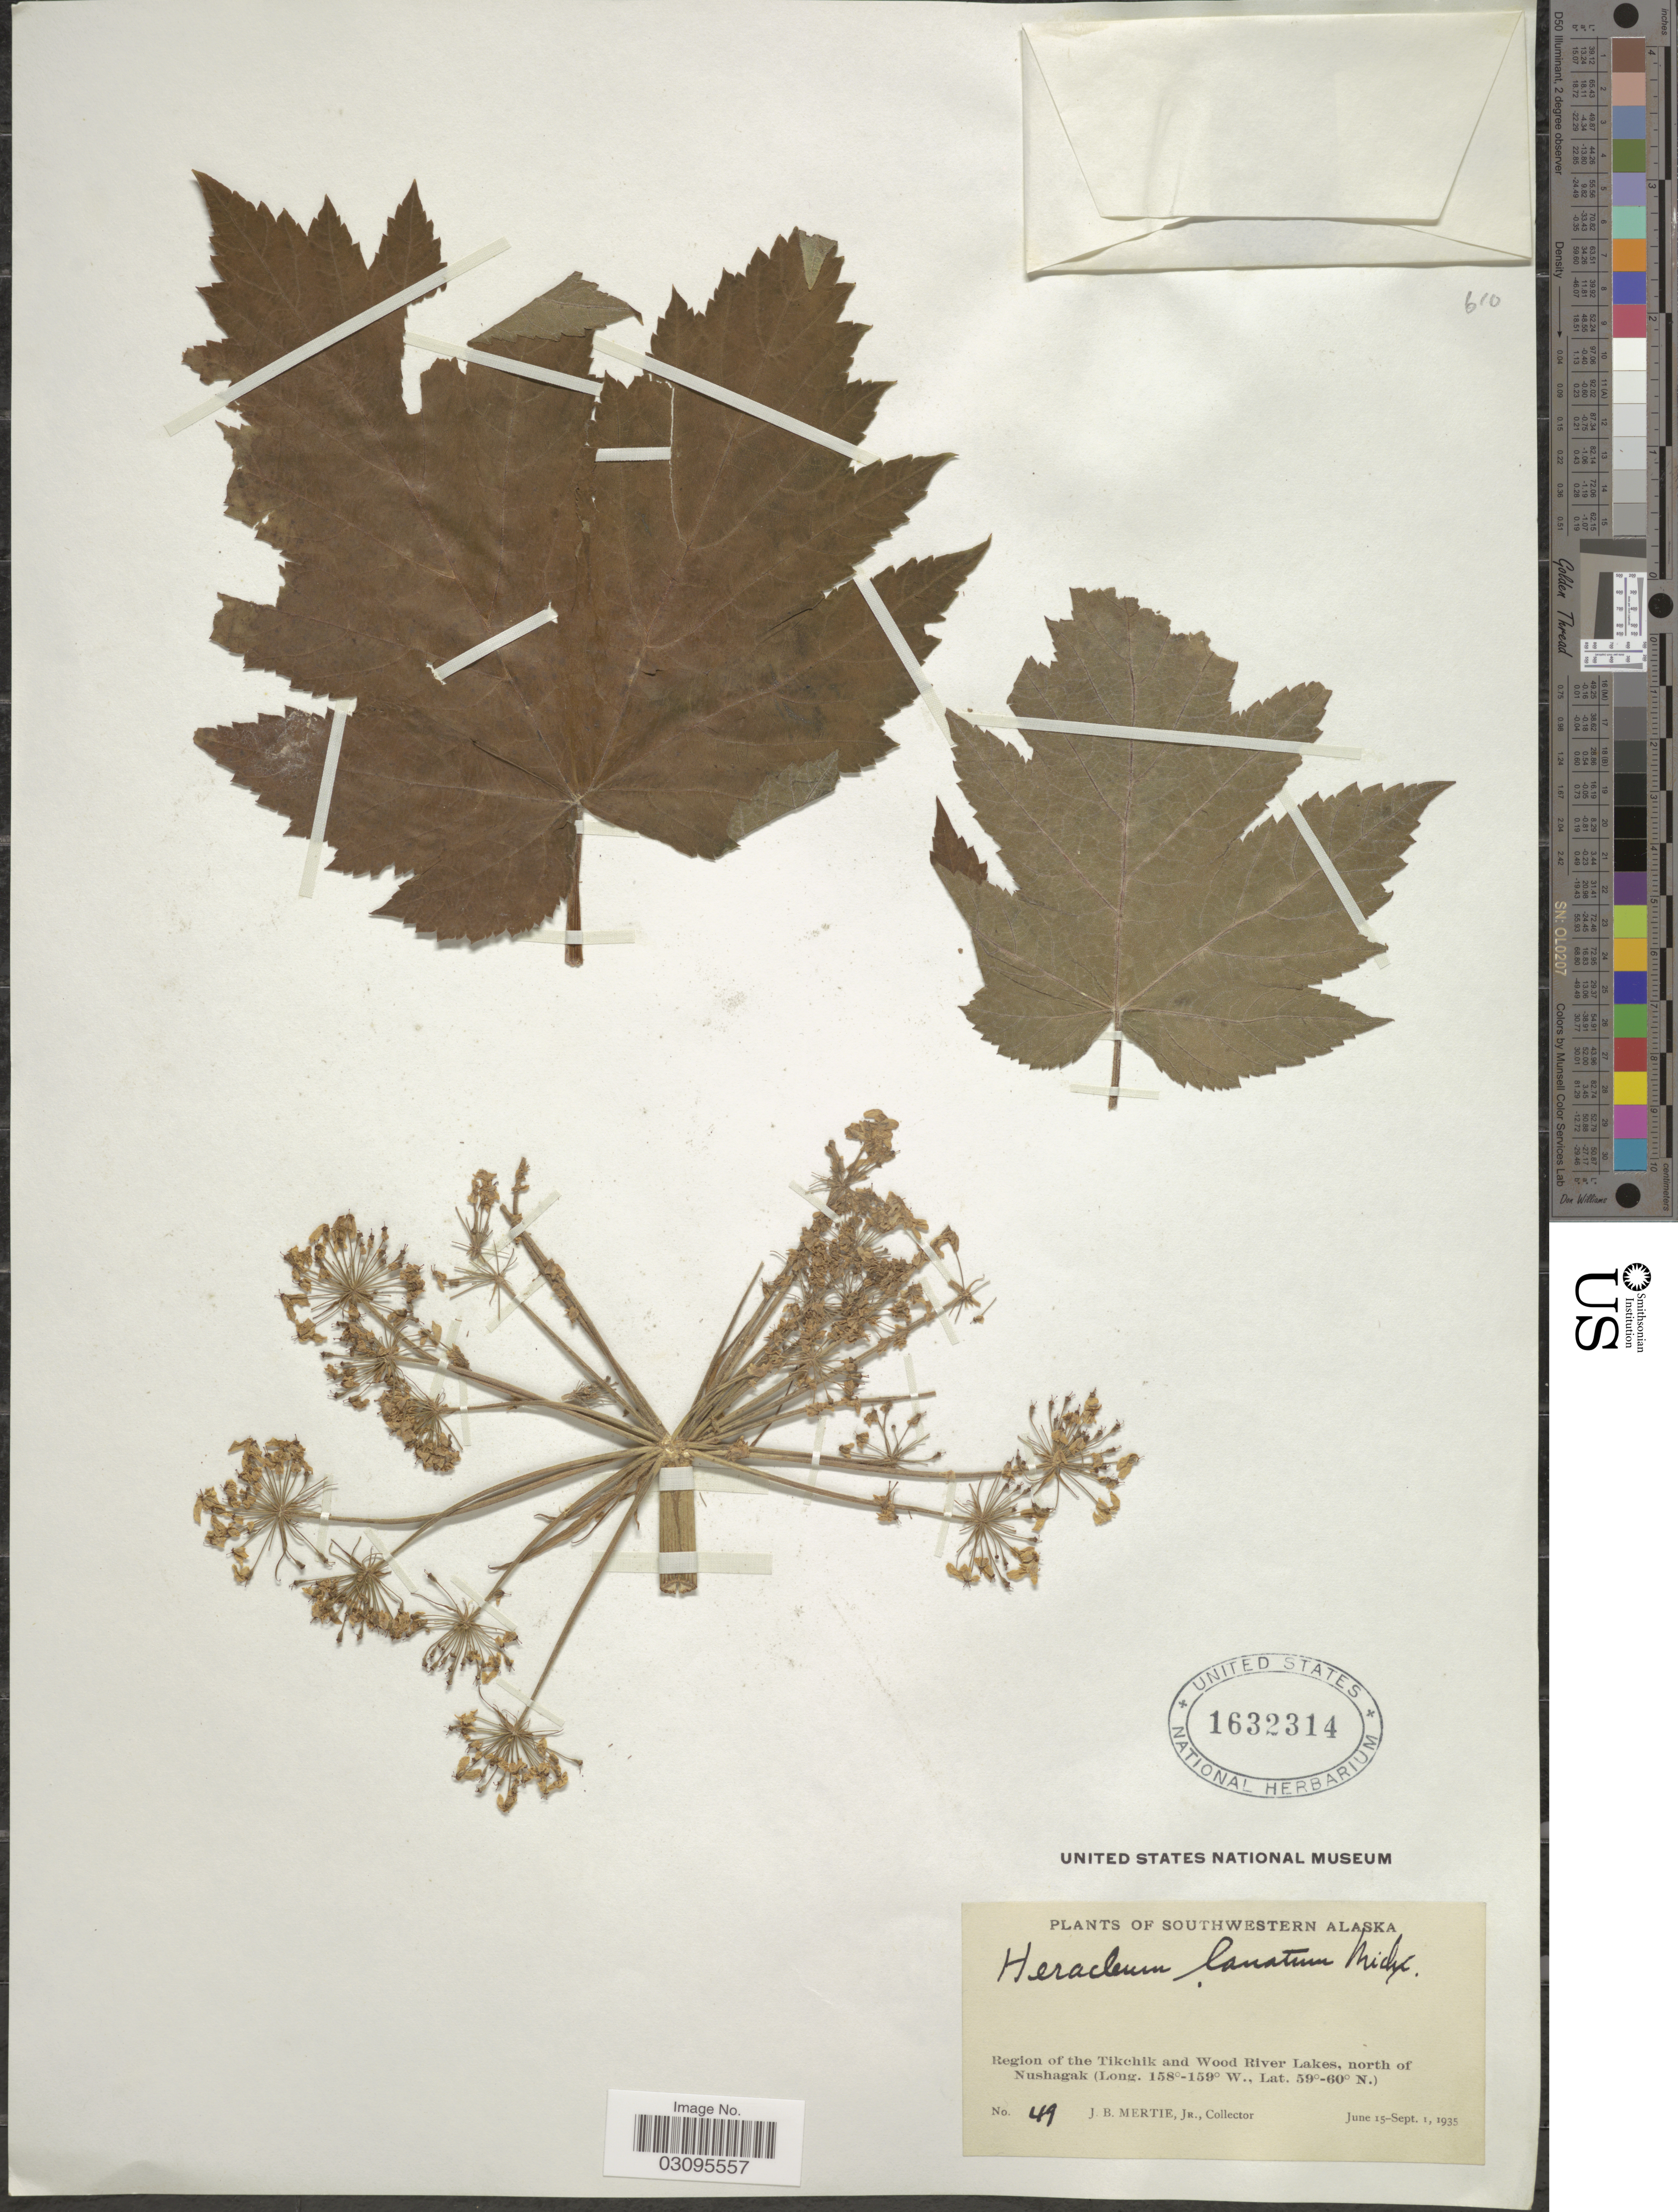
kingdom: Plantae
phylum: Tracheophyta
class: Magnoliopsida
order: Apiales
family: Apiaceae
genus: Heracleum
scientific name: Heracleum lanatum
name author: Michx.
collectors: J. Mertie Jr.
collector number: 49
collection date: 1935-06-15/1935-09-01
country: United States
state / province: Alaska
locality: Region of the Tikchik and Wood River Lakes, north of Nushagak.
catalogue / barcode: US 1632314